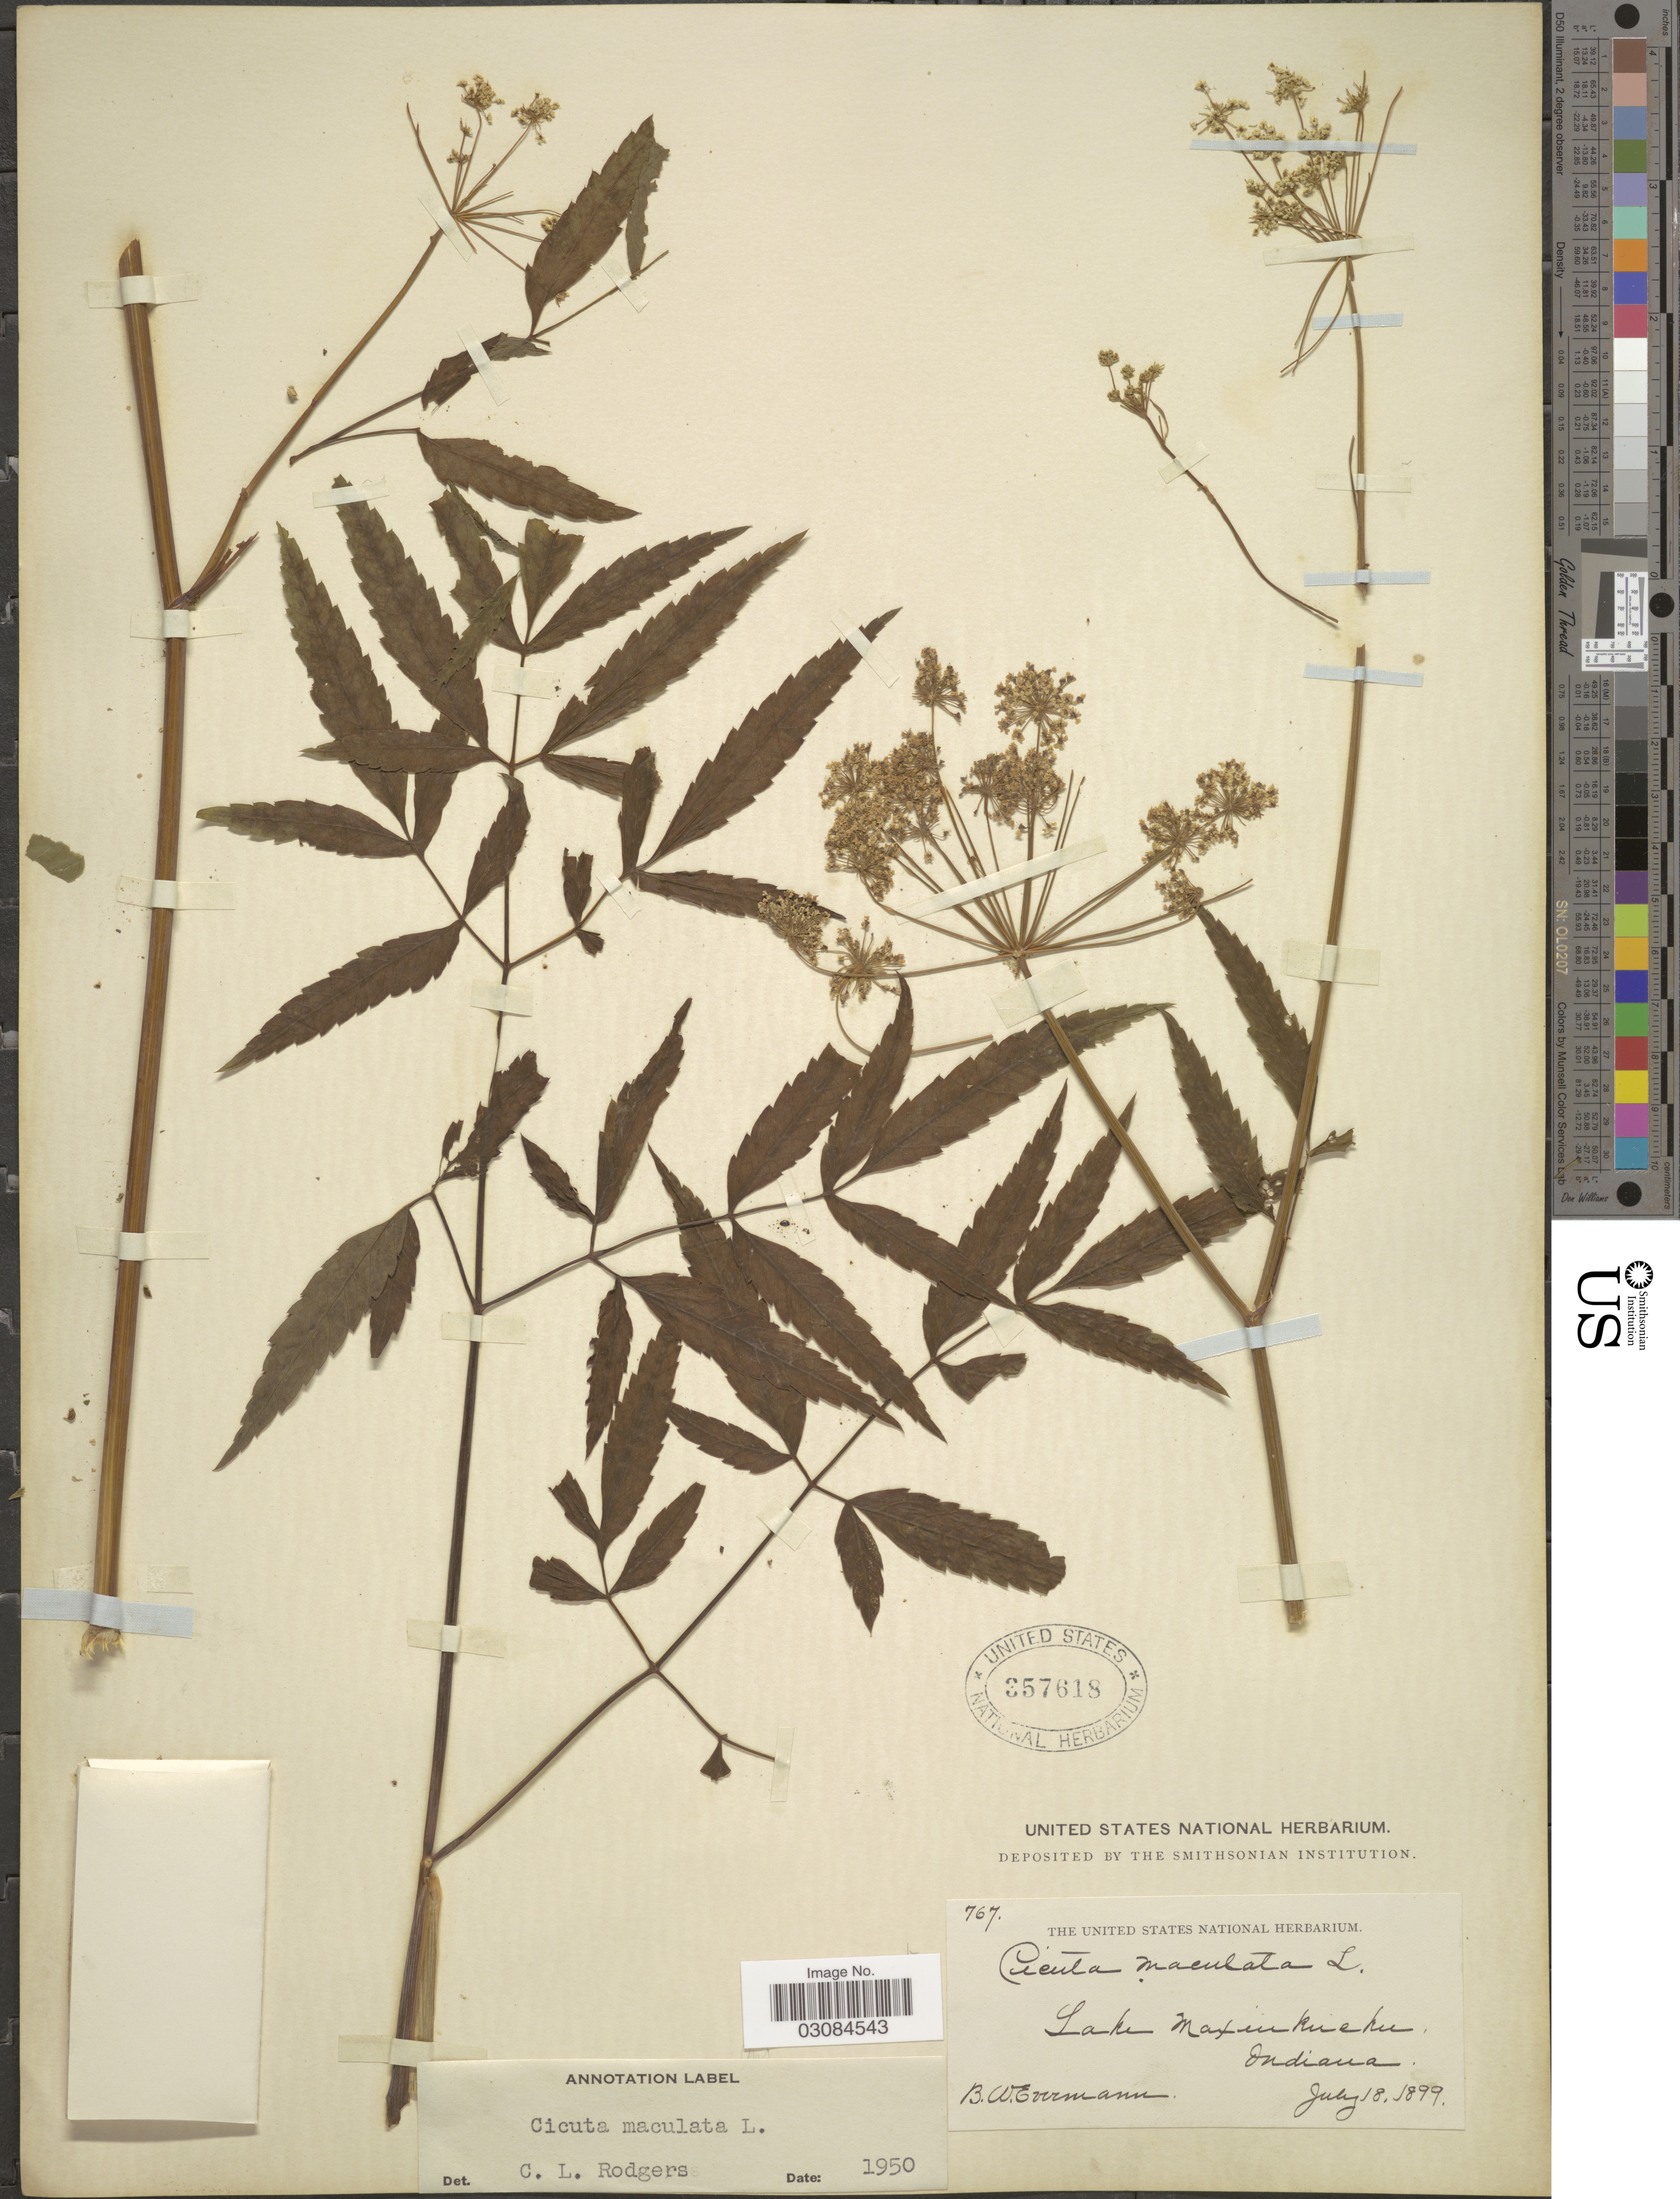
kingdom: Plantae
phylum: Tracheophyta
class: Magnoliopsida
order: Apiales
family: Apiaceae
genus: Cicuta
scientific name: Cicuta maculata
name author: L.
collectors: B. W. Evermann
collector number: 767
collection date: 1899-07-18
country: United States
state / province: Indiana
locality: Lake Maxenkuckee.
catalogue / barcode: US 357618